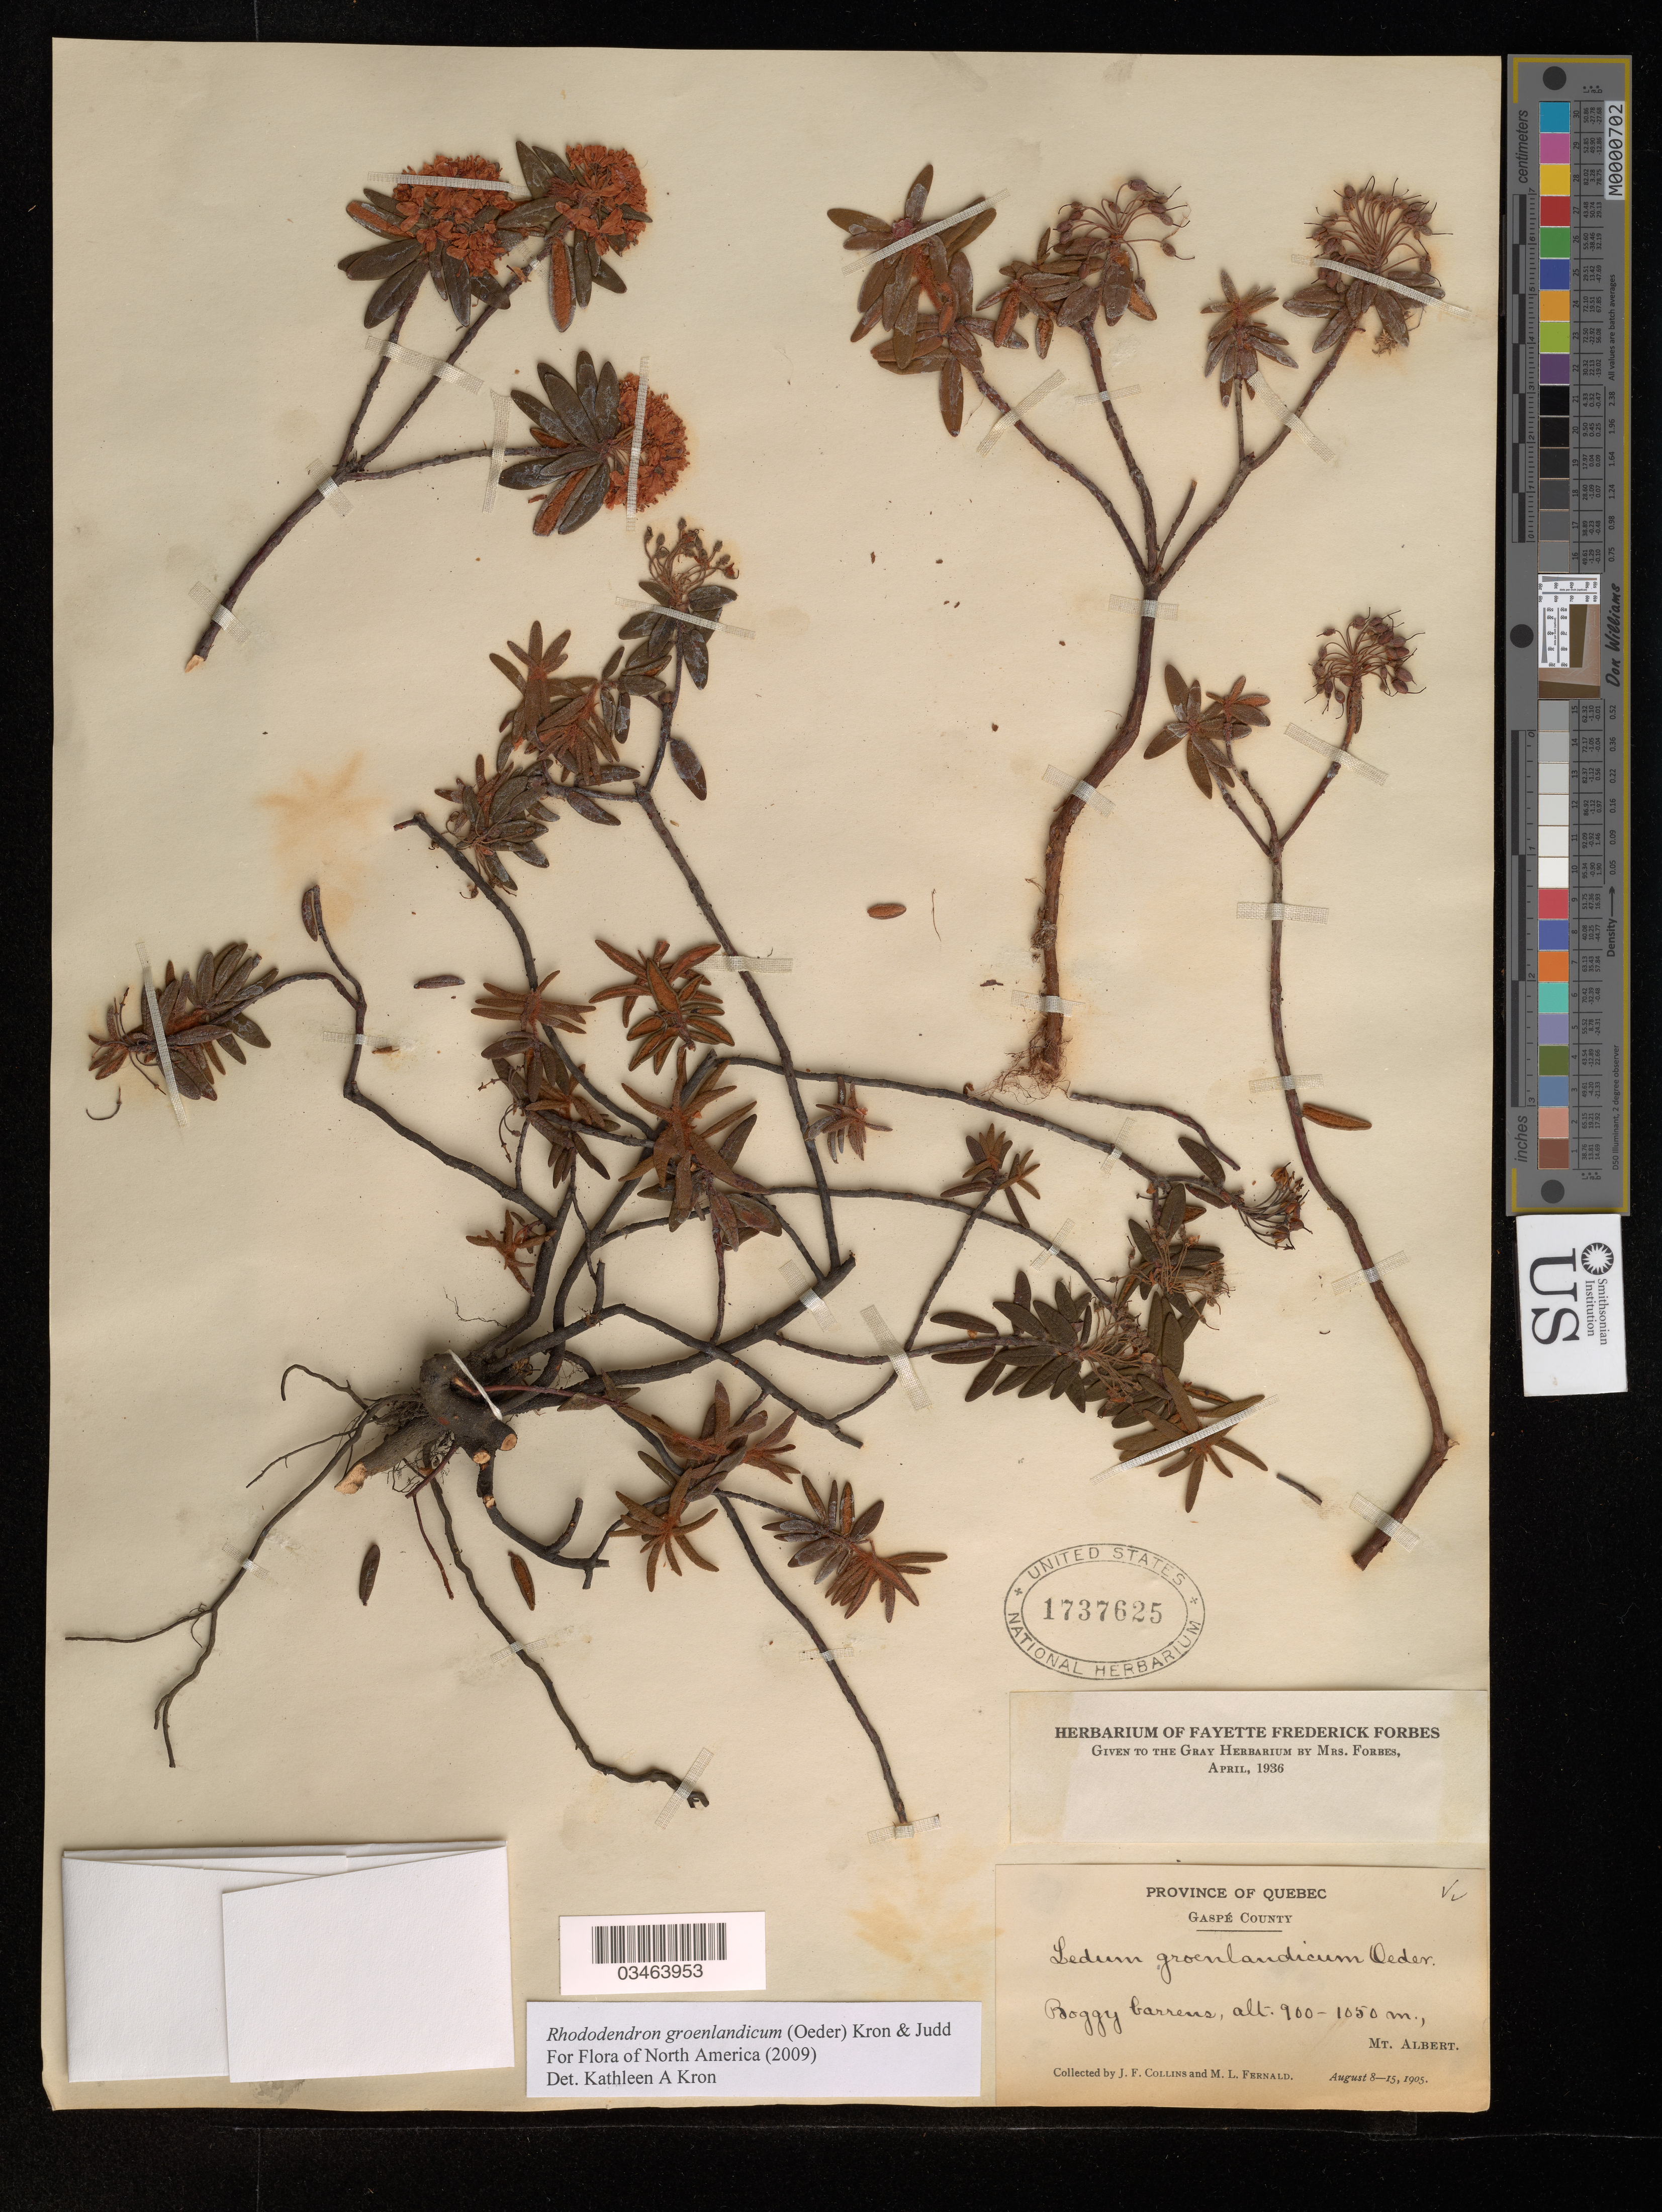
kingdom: Plantae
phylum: Tracheophyta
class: Magnoliopsida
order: Ericales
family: Ericaceae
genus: Rhododendron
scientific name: Rhododendron groenlandicum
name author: (Oeder) Kron & Judd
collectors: J. Collins & M. L. Fernald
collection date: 1905-08-08/1905-08-15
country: Canada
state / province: Quebec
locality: Gaspé County. Mt. Albert.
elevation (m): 900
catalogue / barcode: US 1737625